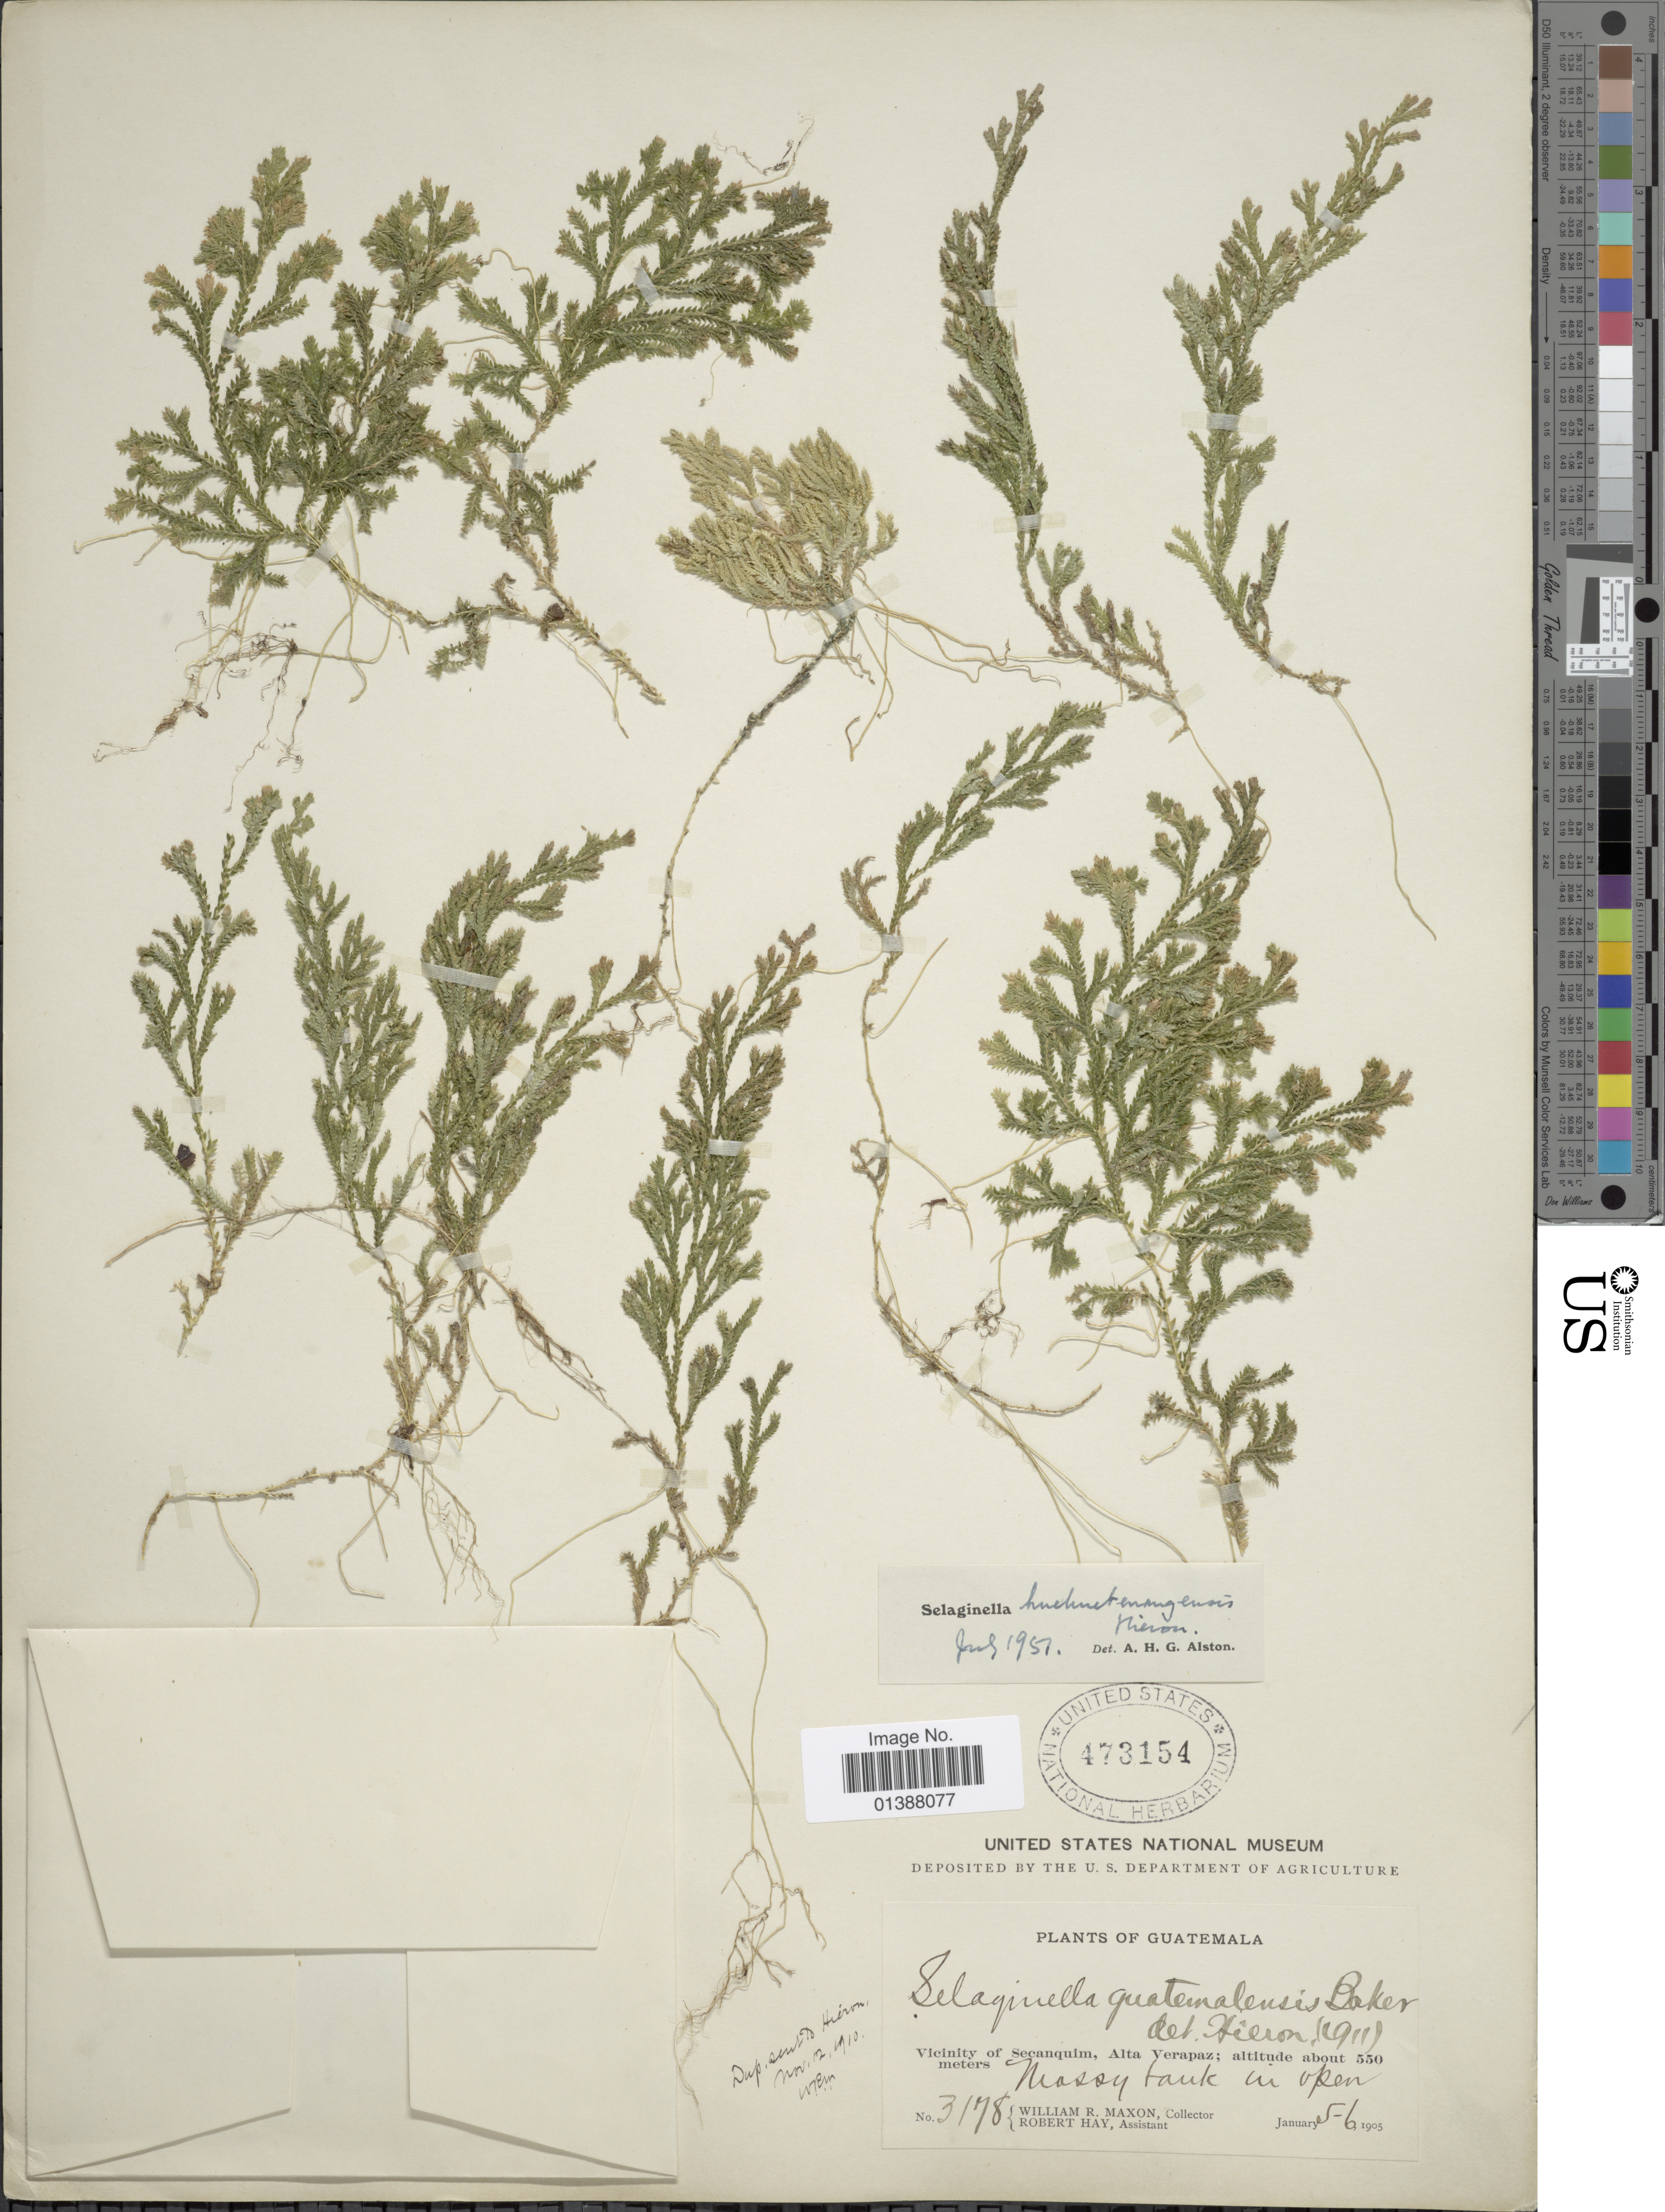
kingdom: Plantae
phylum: Tracheophyta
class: Lycopodiopsida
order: Selaginellales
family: Selaginellaceae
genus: Selaginella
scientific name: Selaginella huehuetenangensis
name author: Hieron.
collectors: W. R. Maxon & R. Hay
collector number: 3178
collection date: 1905-01-05/1905-01-06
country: Guatemala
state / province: Alta Verapaz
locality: Vicinity of Secanquim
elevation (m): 550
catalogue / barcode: US 473154